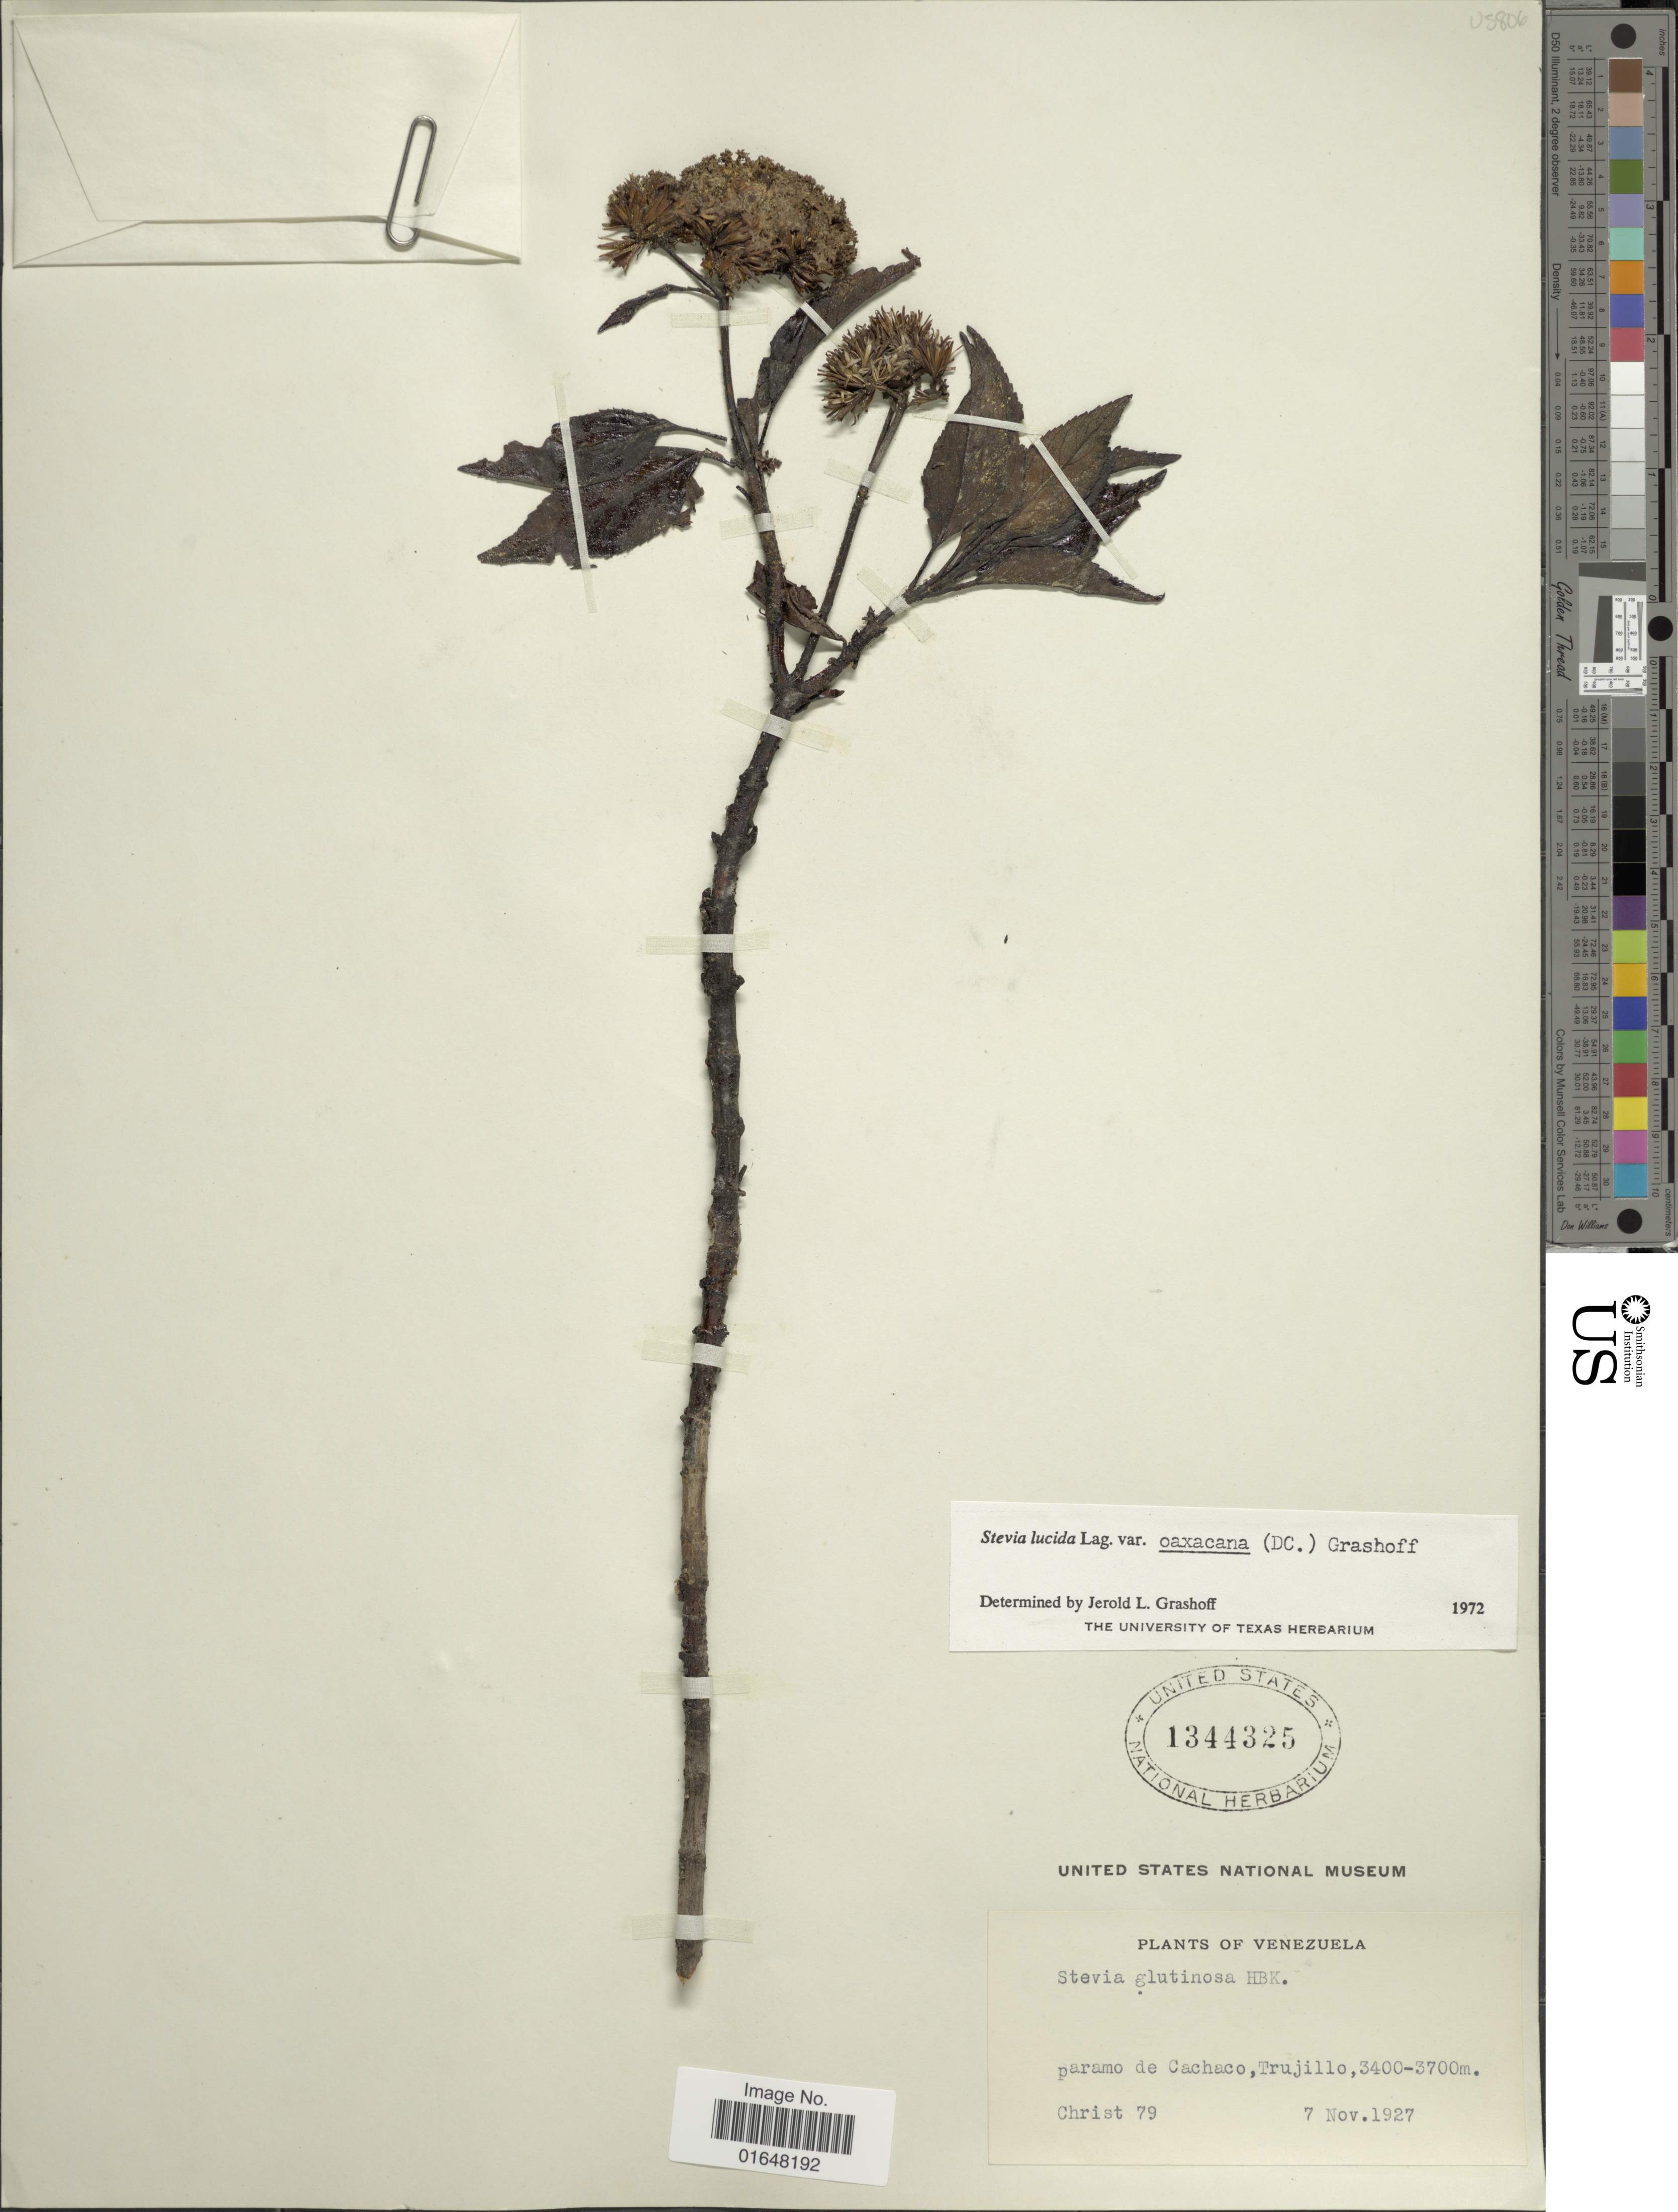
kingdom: Plantae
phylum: Tracheophyta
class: Magnoliopsida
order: Asterales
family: Asteraceae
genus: Stevia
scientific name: Stevia lucida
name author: Lag.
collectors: Christ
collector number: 79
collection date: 1927-11-07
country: Venezuela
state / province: Trujillo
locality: Paramo de Cachaco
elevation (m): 3400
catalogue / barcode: US 1344325